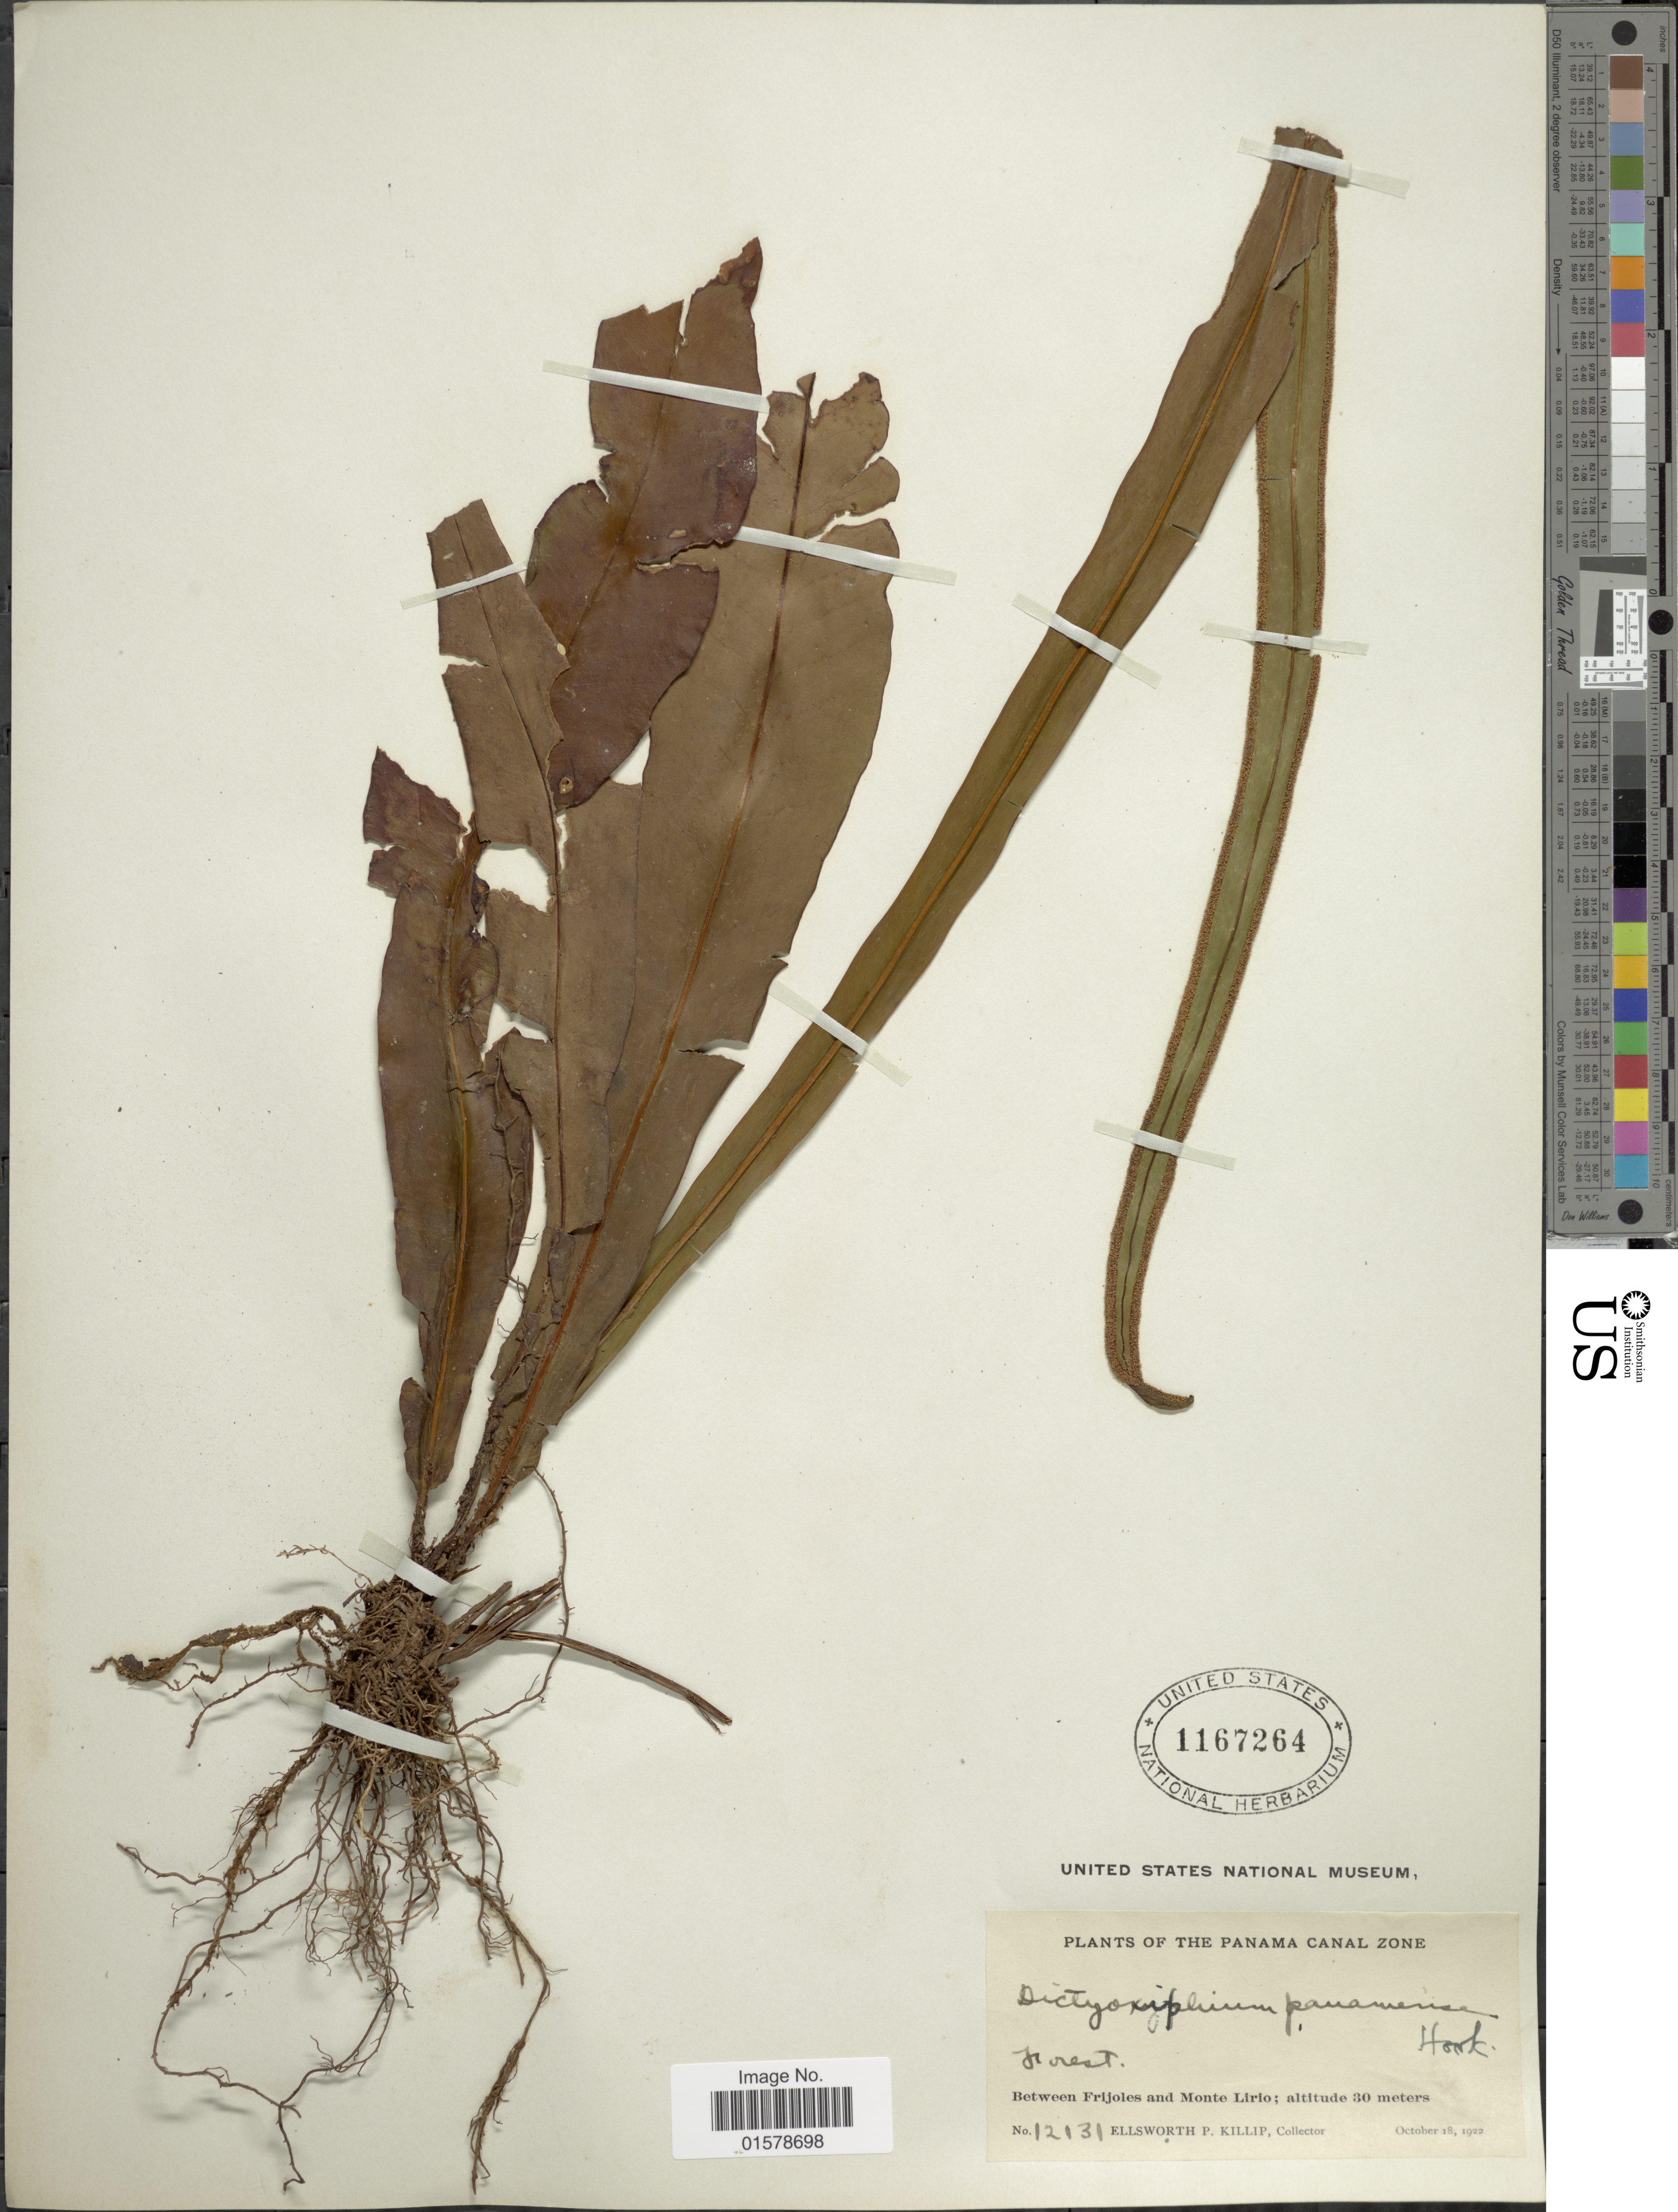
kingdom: Plantae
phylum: Tracheophyta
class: Polypodiopsida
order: Polypodiales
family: Tectariaceae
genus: Tectaria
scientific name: Tectaria panamensis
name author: (Hook.) R.M. Tryon & A.F. Tryon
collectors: E. P. Killip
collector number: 12131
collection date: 1922-10-18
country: Panama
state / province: Colón / Panamá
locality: Panama Canal Zone, Between Frijoles and Monte Lirio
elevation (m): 30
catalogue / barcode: US 1167264